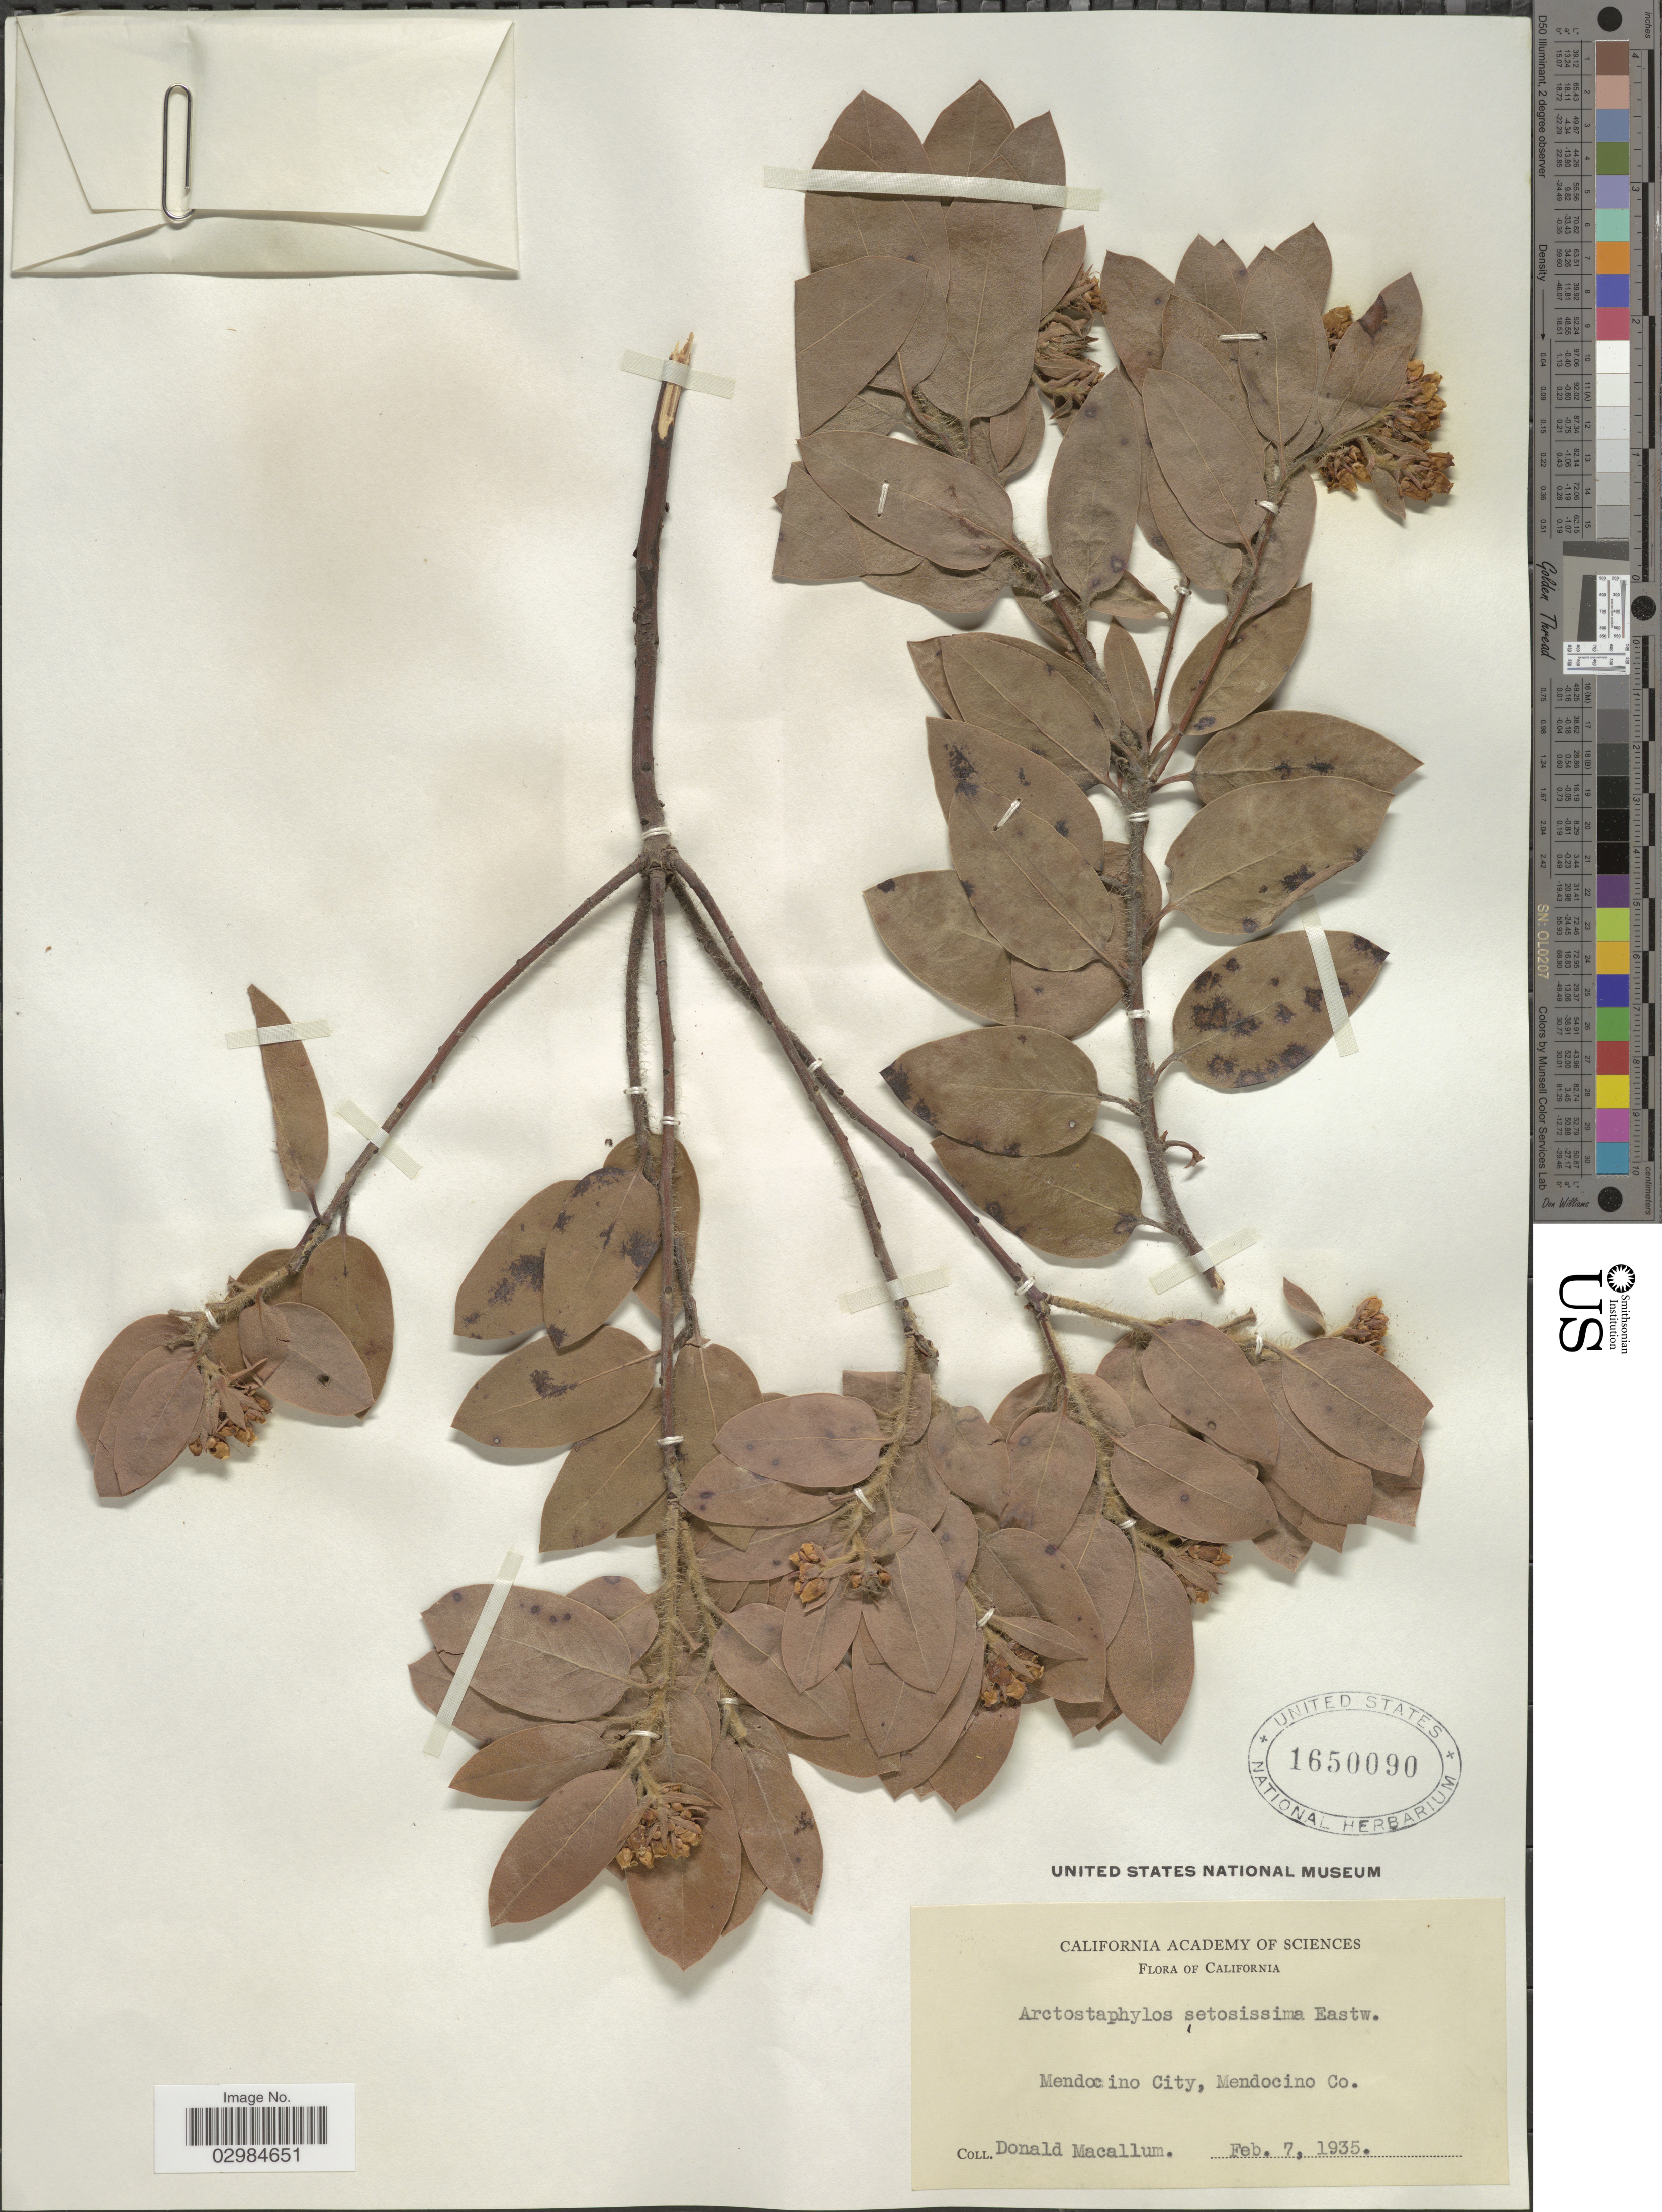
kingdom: Plantae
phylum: Tracheophyta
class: Magnoliopsida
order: Ericales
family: Ericaceae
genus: Arctostaphylos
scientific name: Arctostaphylos setosissima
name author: Eastw.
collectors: D. Macallum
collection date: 1935-02-07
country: United States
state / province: California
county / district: Mendocino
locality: Mendocino City, Mendocino Co.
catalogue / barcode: US 1650090